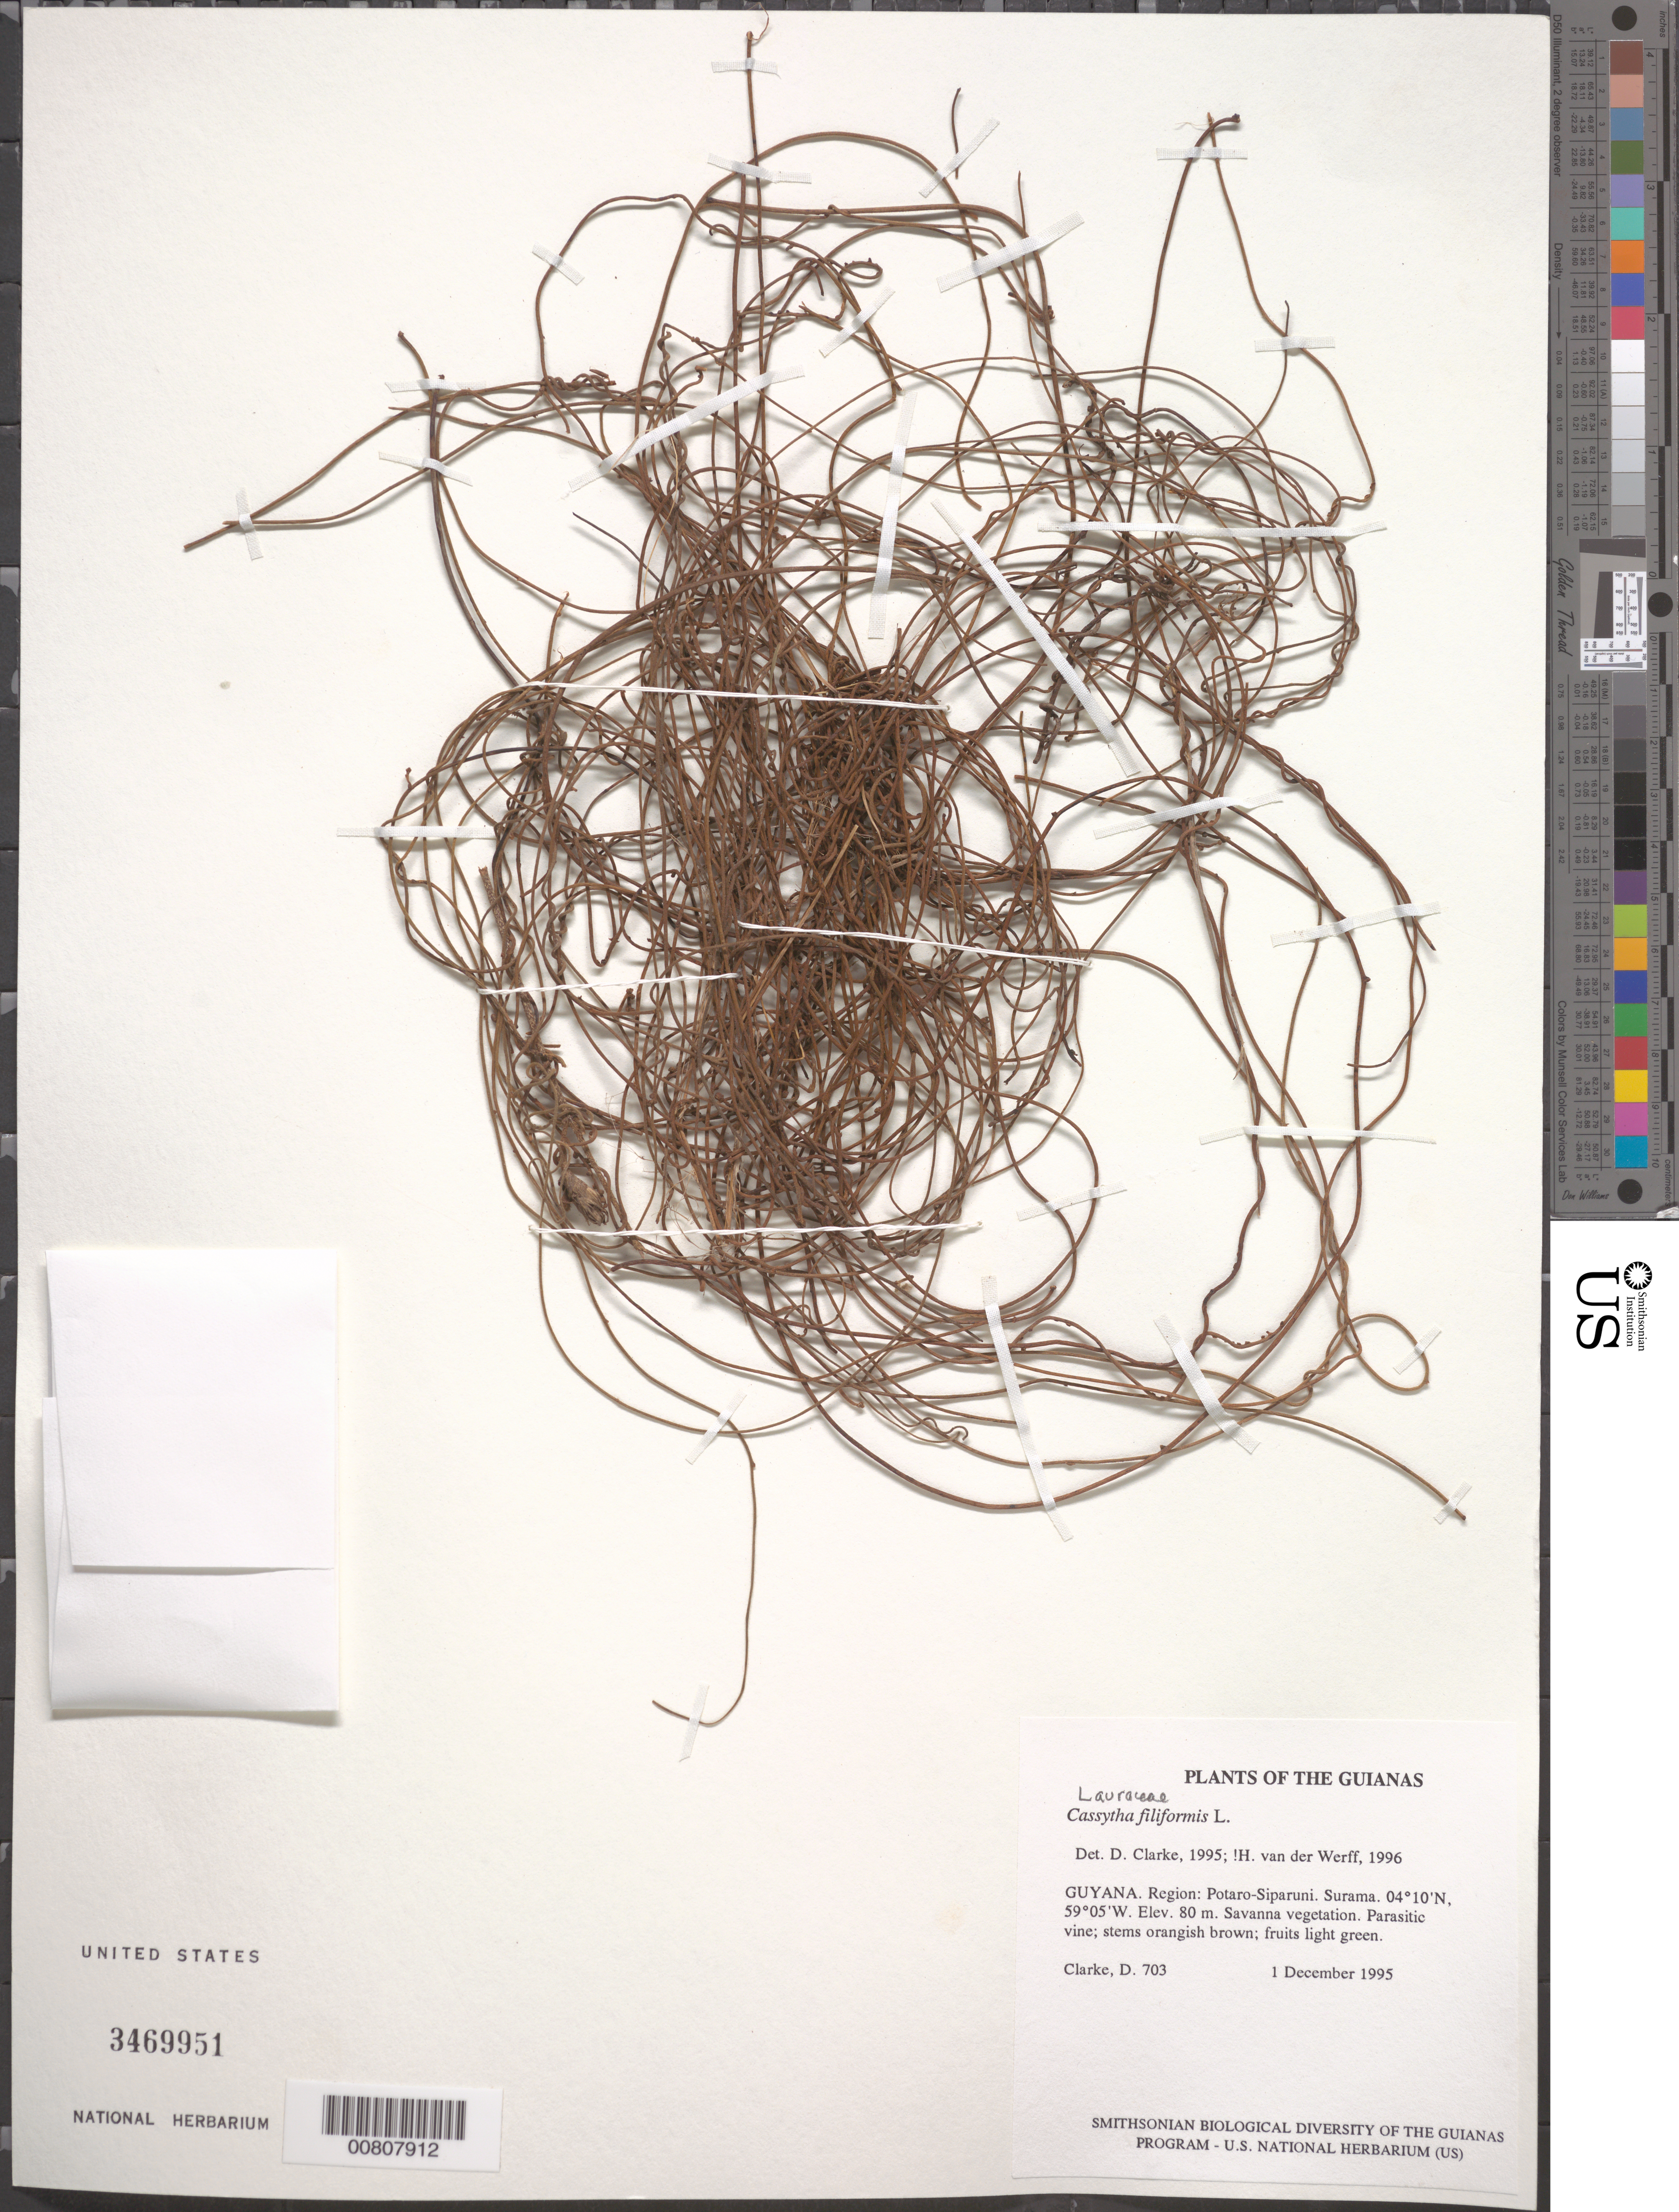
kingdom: Plantae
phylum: Tracheophyta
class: Magnoliopsida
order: Laurales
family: Lauraceae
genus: Cassytha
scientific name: Cassytha filiformis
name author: L.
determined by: van der Werff, H., (MO), Missouri Botanical Garden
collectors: H. D. Clarke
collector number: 703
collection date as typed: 1 December 1995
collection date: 1995-12-01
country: Guyana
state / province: Potaro-Siparuni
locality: Surama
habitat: Savanna vegetation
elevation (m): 80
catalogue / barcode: US 3469951